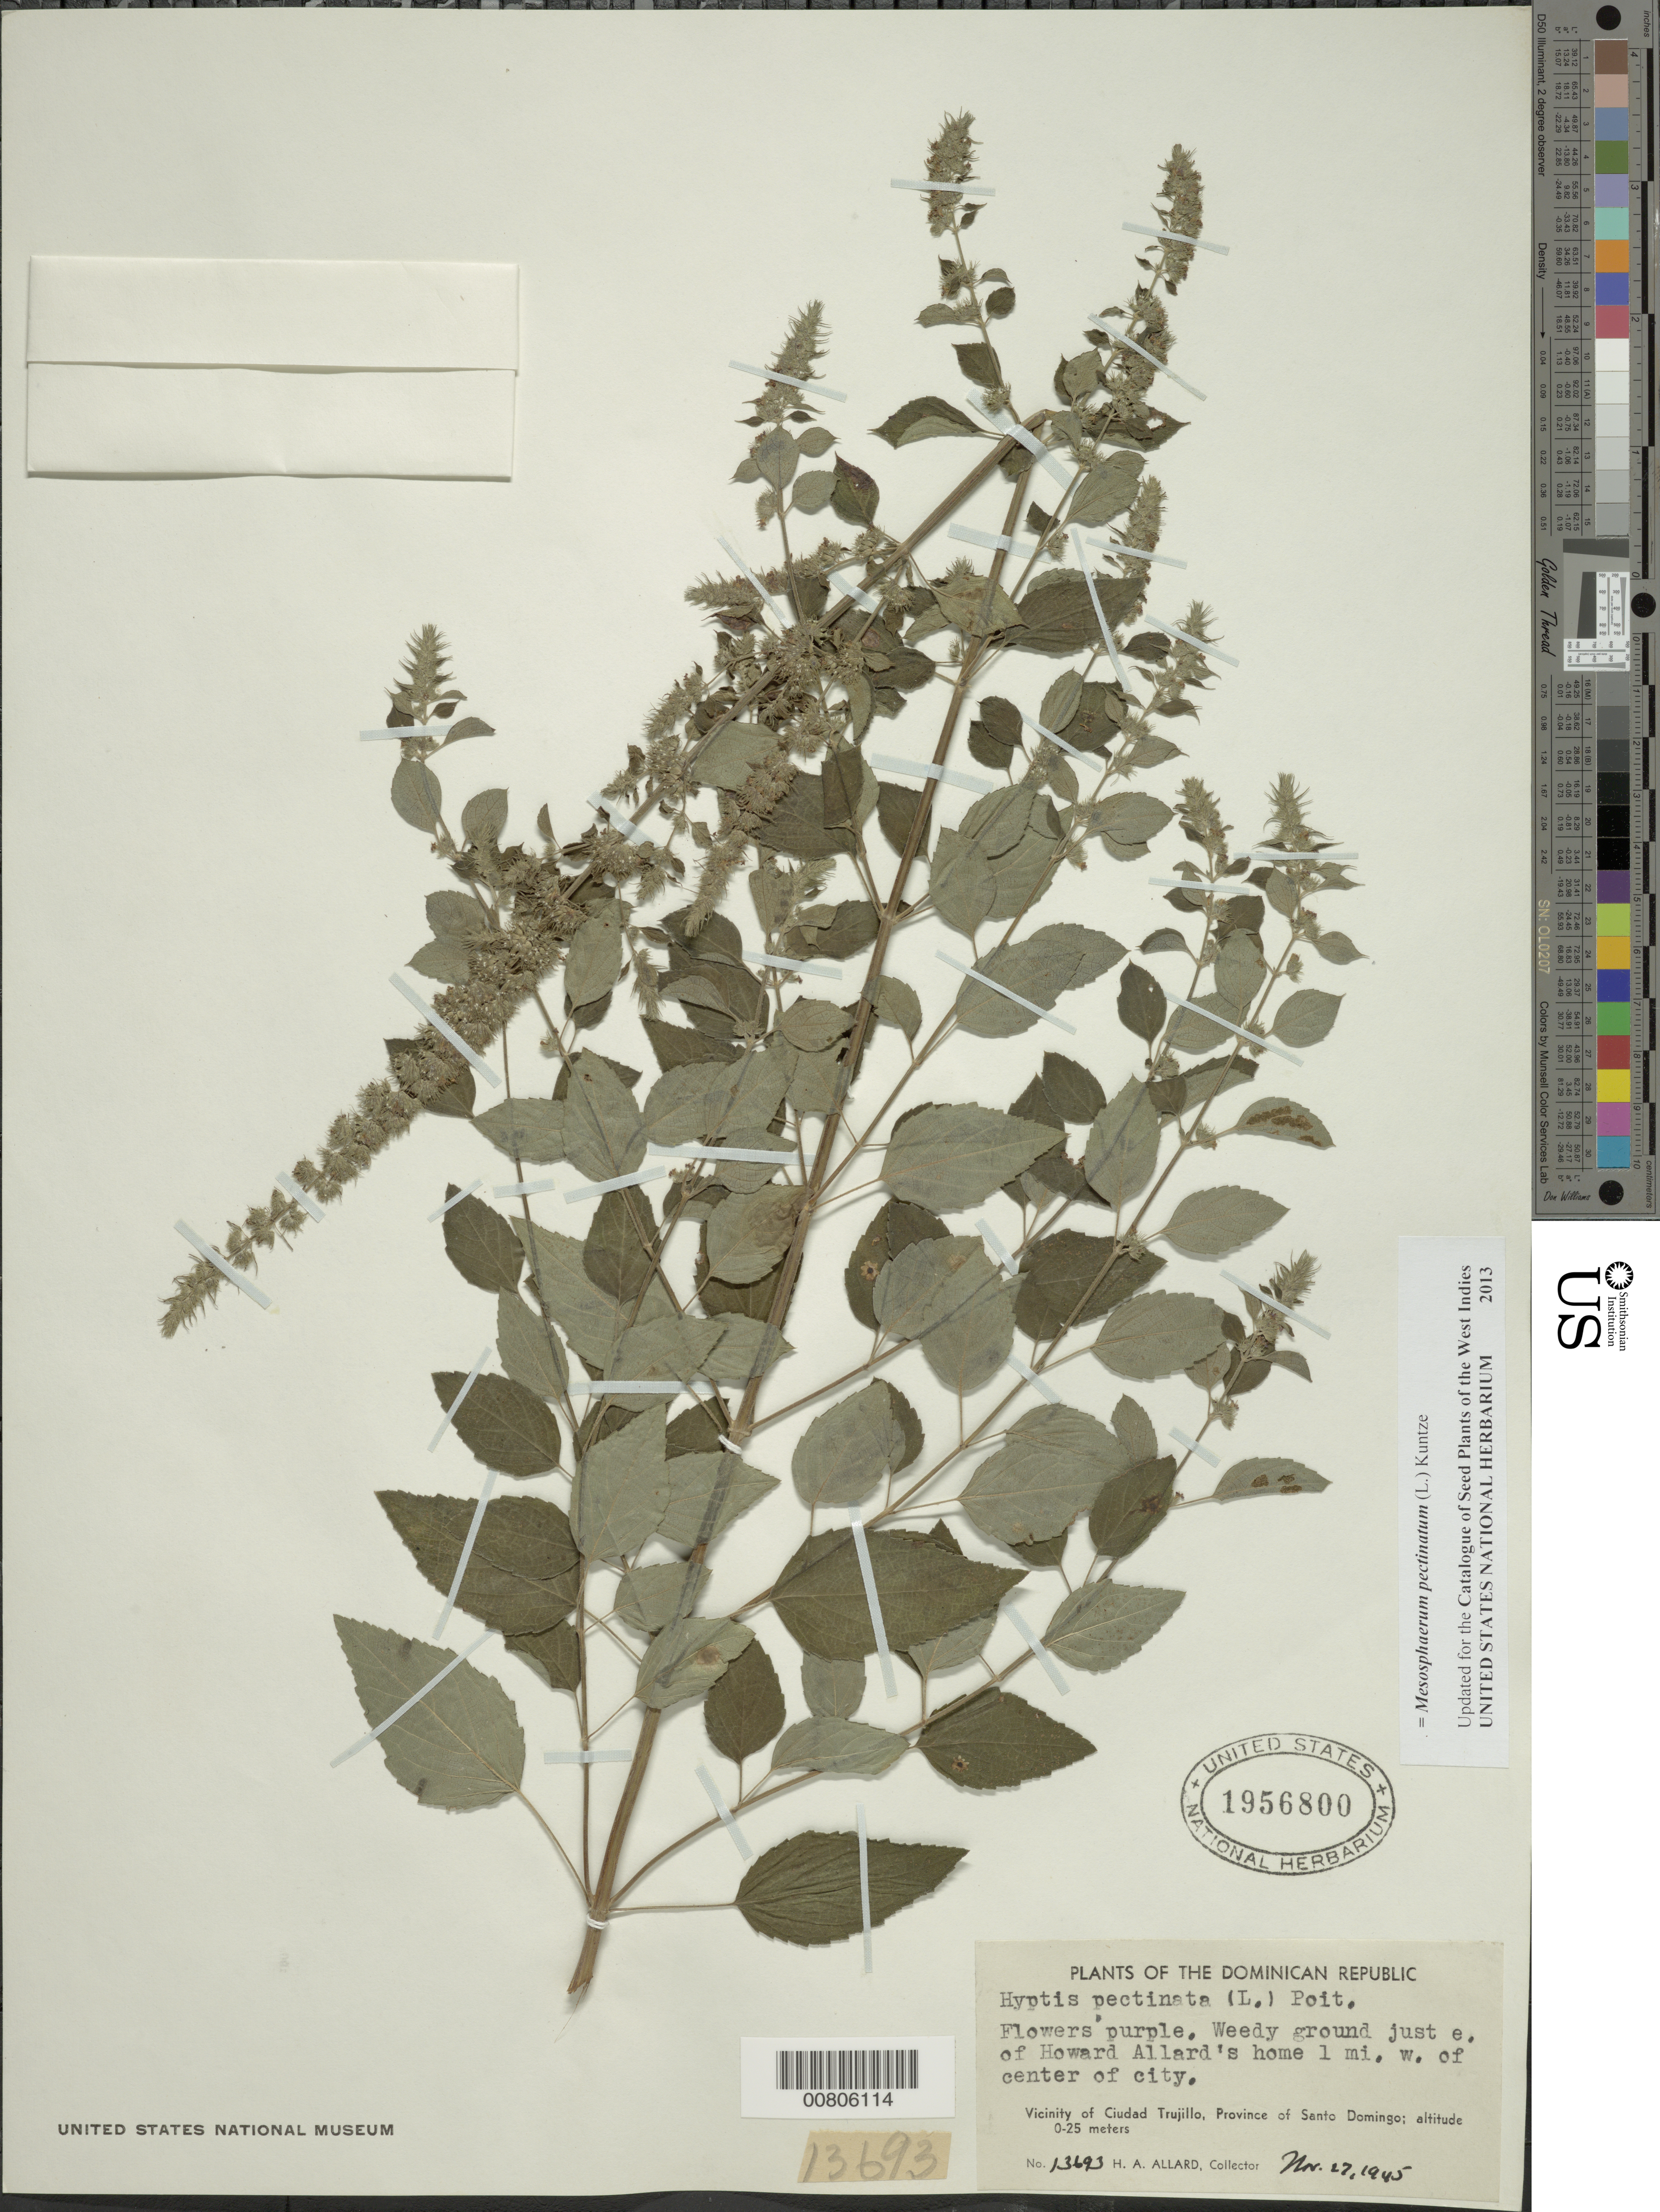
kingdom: Plantae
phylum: Tracheophyta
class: Magnoliopsida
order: Lamiales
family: Lamiaceae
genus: Mesosphaerum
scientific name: Mesosphaerum pectinatum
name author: (L.) Kuntze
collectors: H. A. Allard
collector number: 13693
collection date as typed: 27 Nov 1945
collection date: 1945-11-27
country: Dominican Republic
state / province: Distrito Nacional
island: Hispaniola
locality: Vicinity of Santo Domingo, just E of Howard Allard's home, 1 mi W of center of city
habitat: Weedy ground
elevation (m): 0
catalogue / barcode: US 1956800